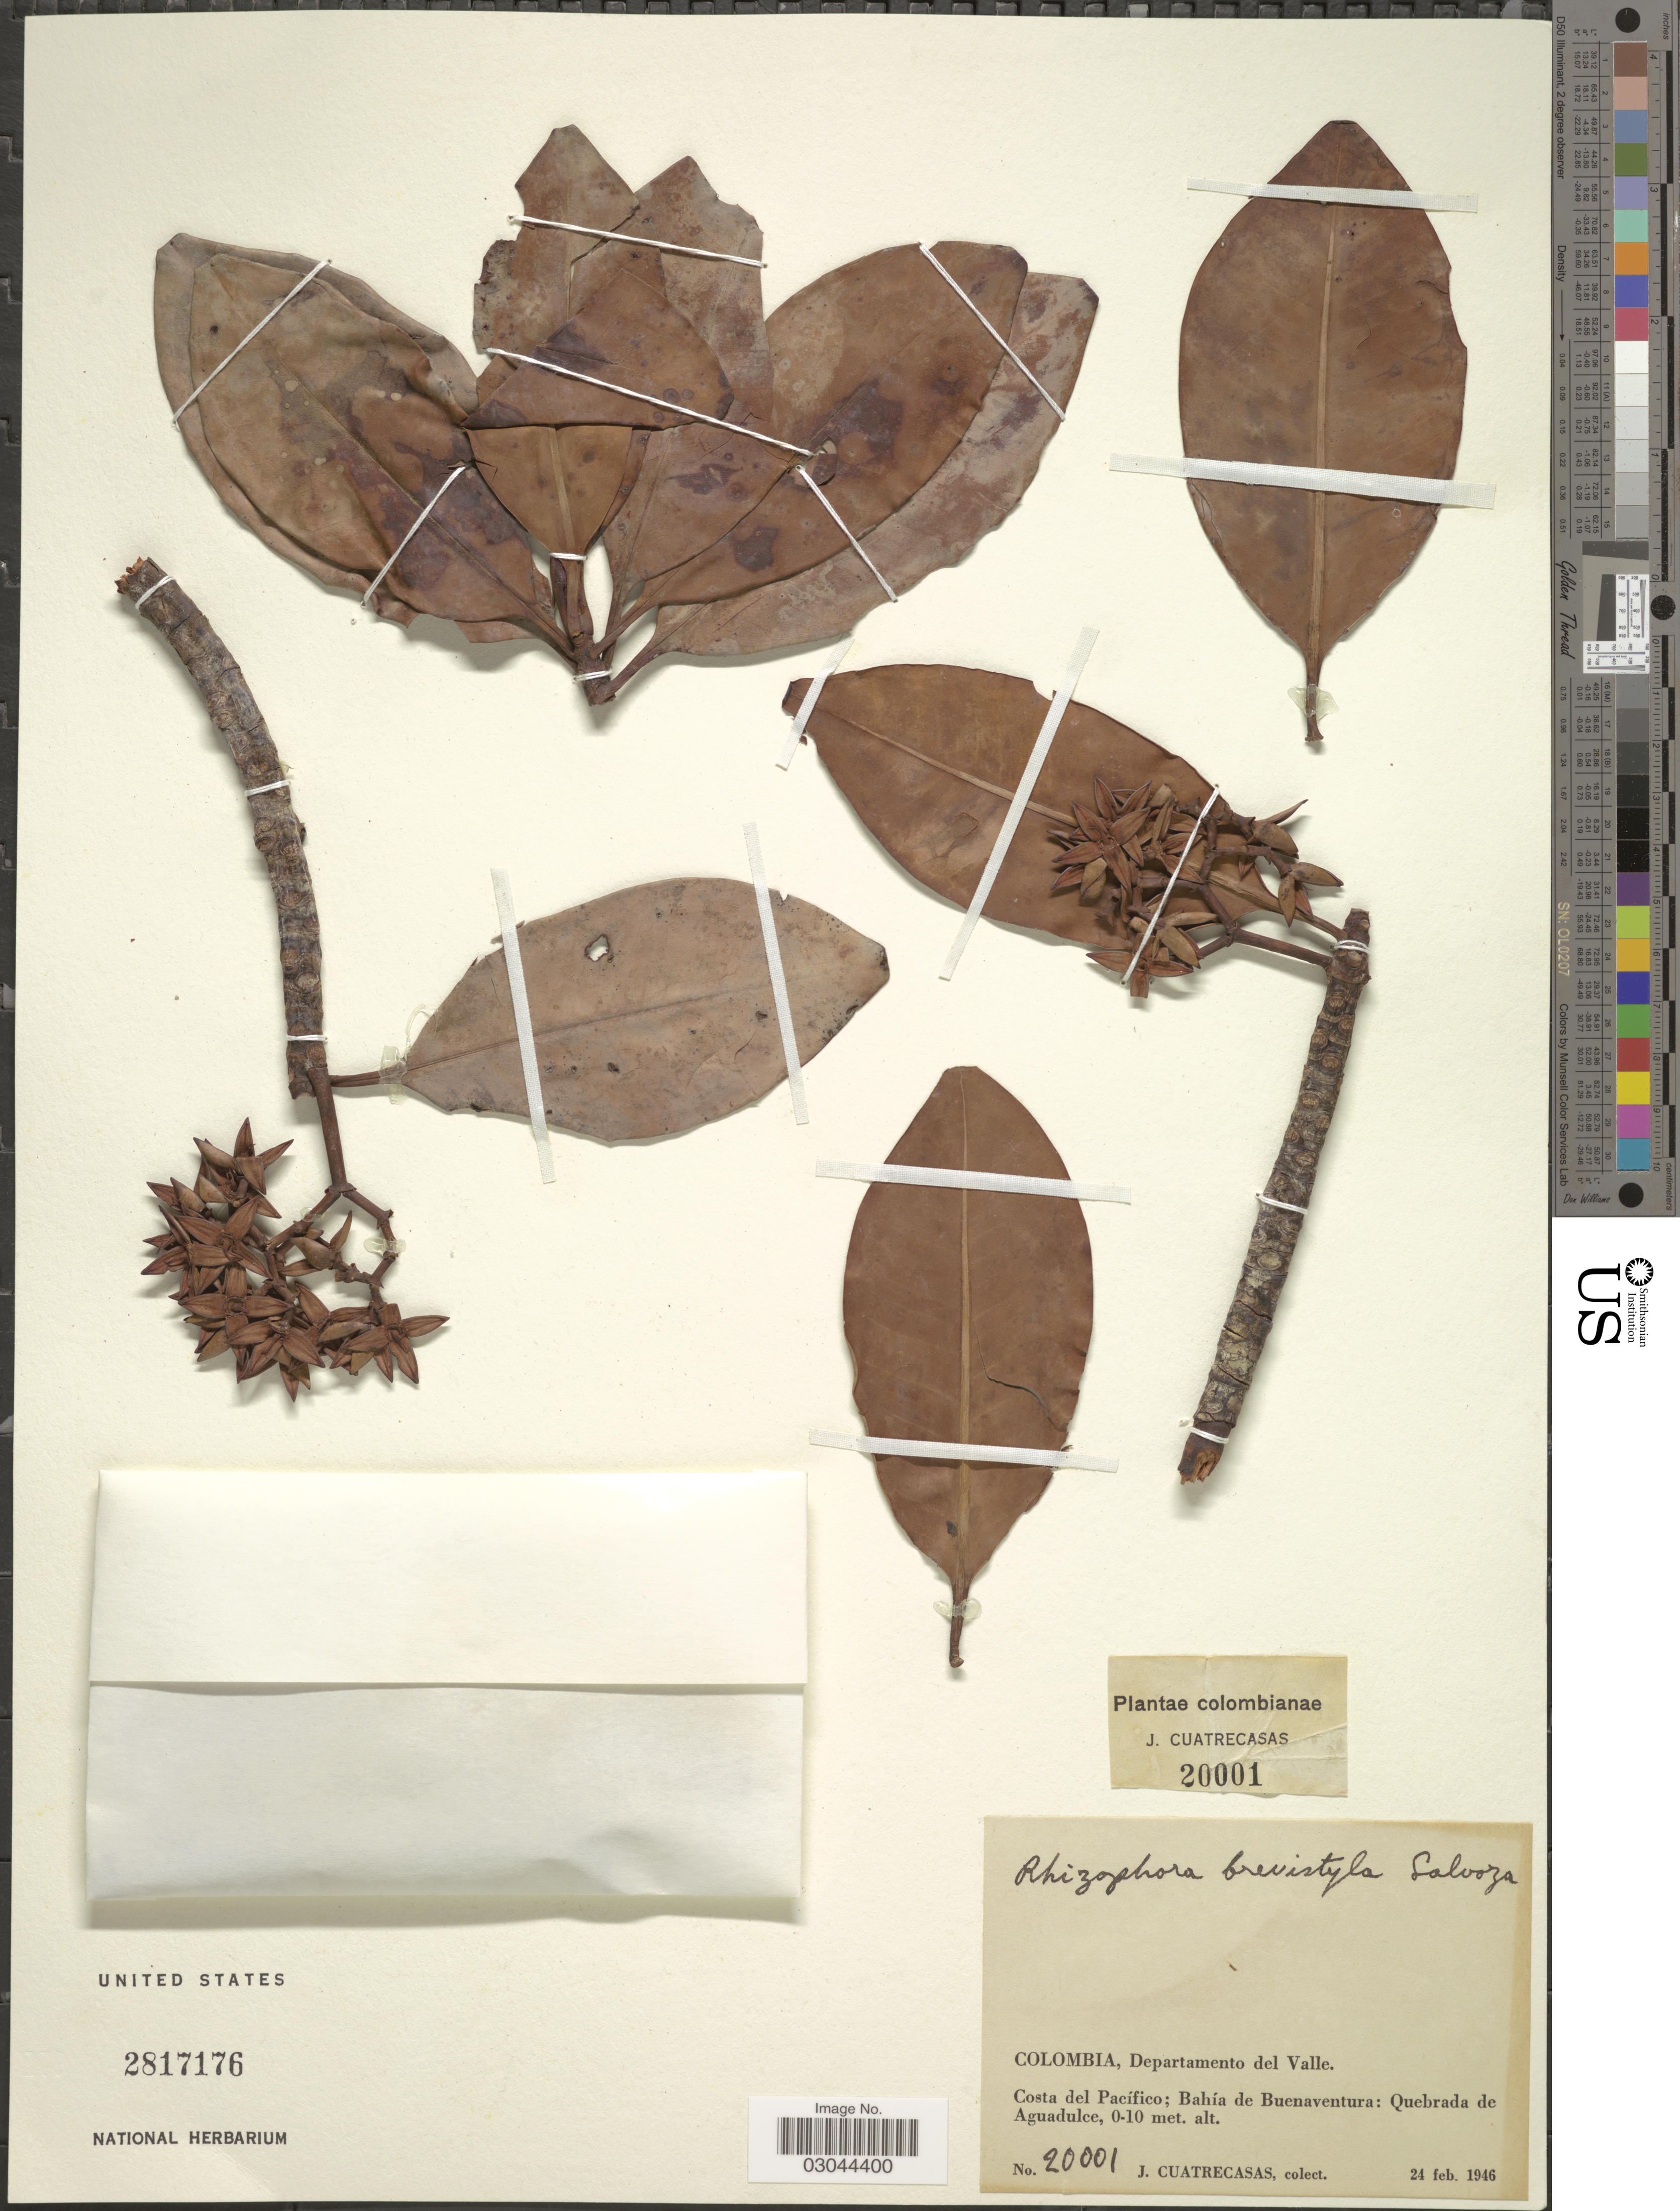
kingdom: Plantae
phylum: Tracheophyta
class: Magnoliopsida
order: Malpighiales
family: Rhizophoraceae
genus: Rhizophora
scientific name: Rhizophora x brevistyla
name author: Salvoza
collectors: J. Cuatrecasas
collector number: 20001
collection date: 1946-02-24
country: Colombia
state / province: Valle del Cauca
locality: Departamento del Valle. Costa del Pacífico; Bahía de Buenaventura: Quebrada de Aguadulce.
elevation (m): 0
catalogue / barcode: US 2817176